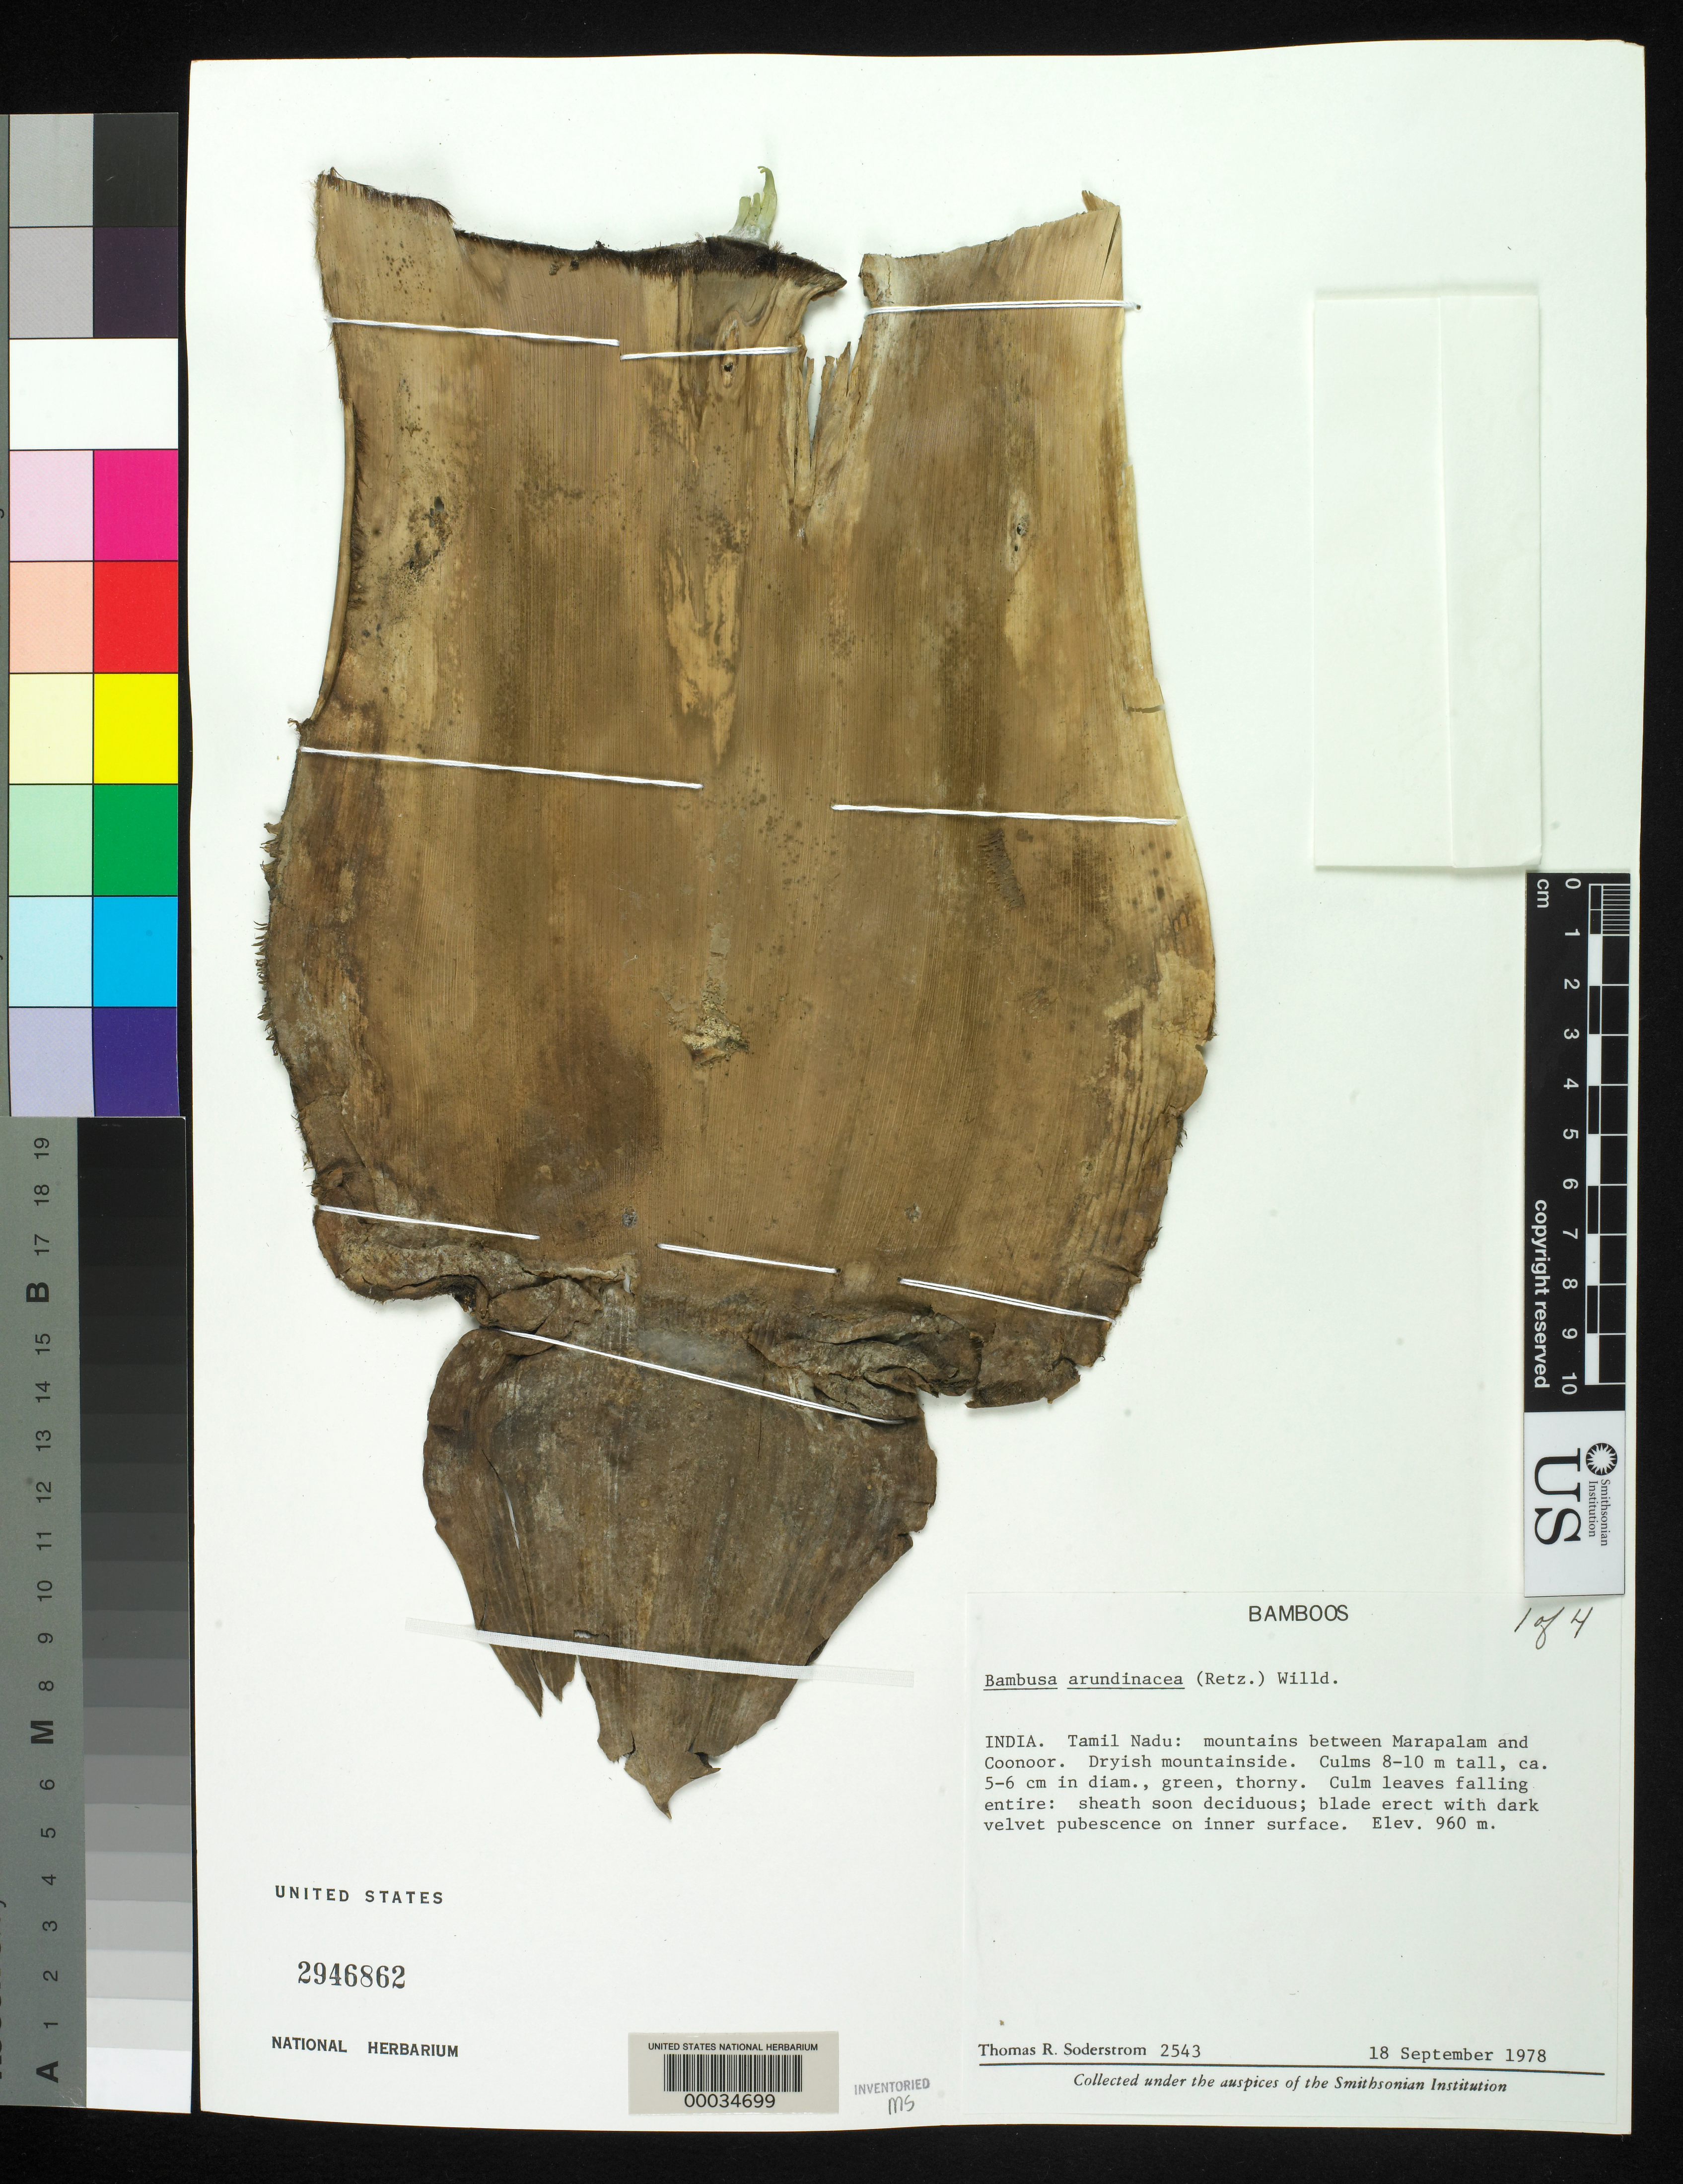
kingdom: Plantae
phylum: Tracheophyta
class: Liliopsida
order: Poales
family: Poaceae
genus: Bambusa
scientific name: Bambusa bambos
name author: (L.) Voss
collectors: T. R. Soderstrom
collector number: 2543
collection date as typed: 18 Sep 1978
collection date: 1978-09-18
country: India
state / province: Tamil Nadu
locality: Marapalam, coonoor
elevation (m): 960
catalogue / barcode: US 2946862